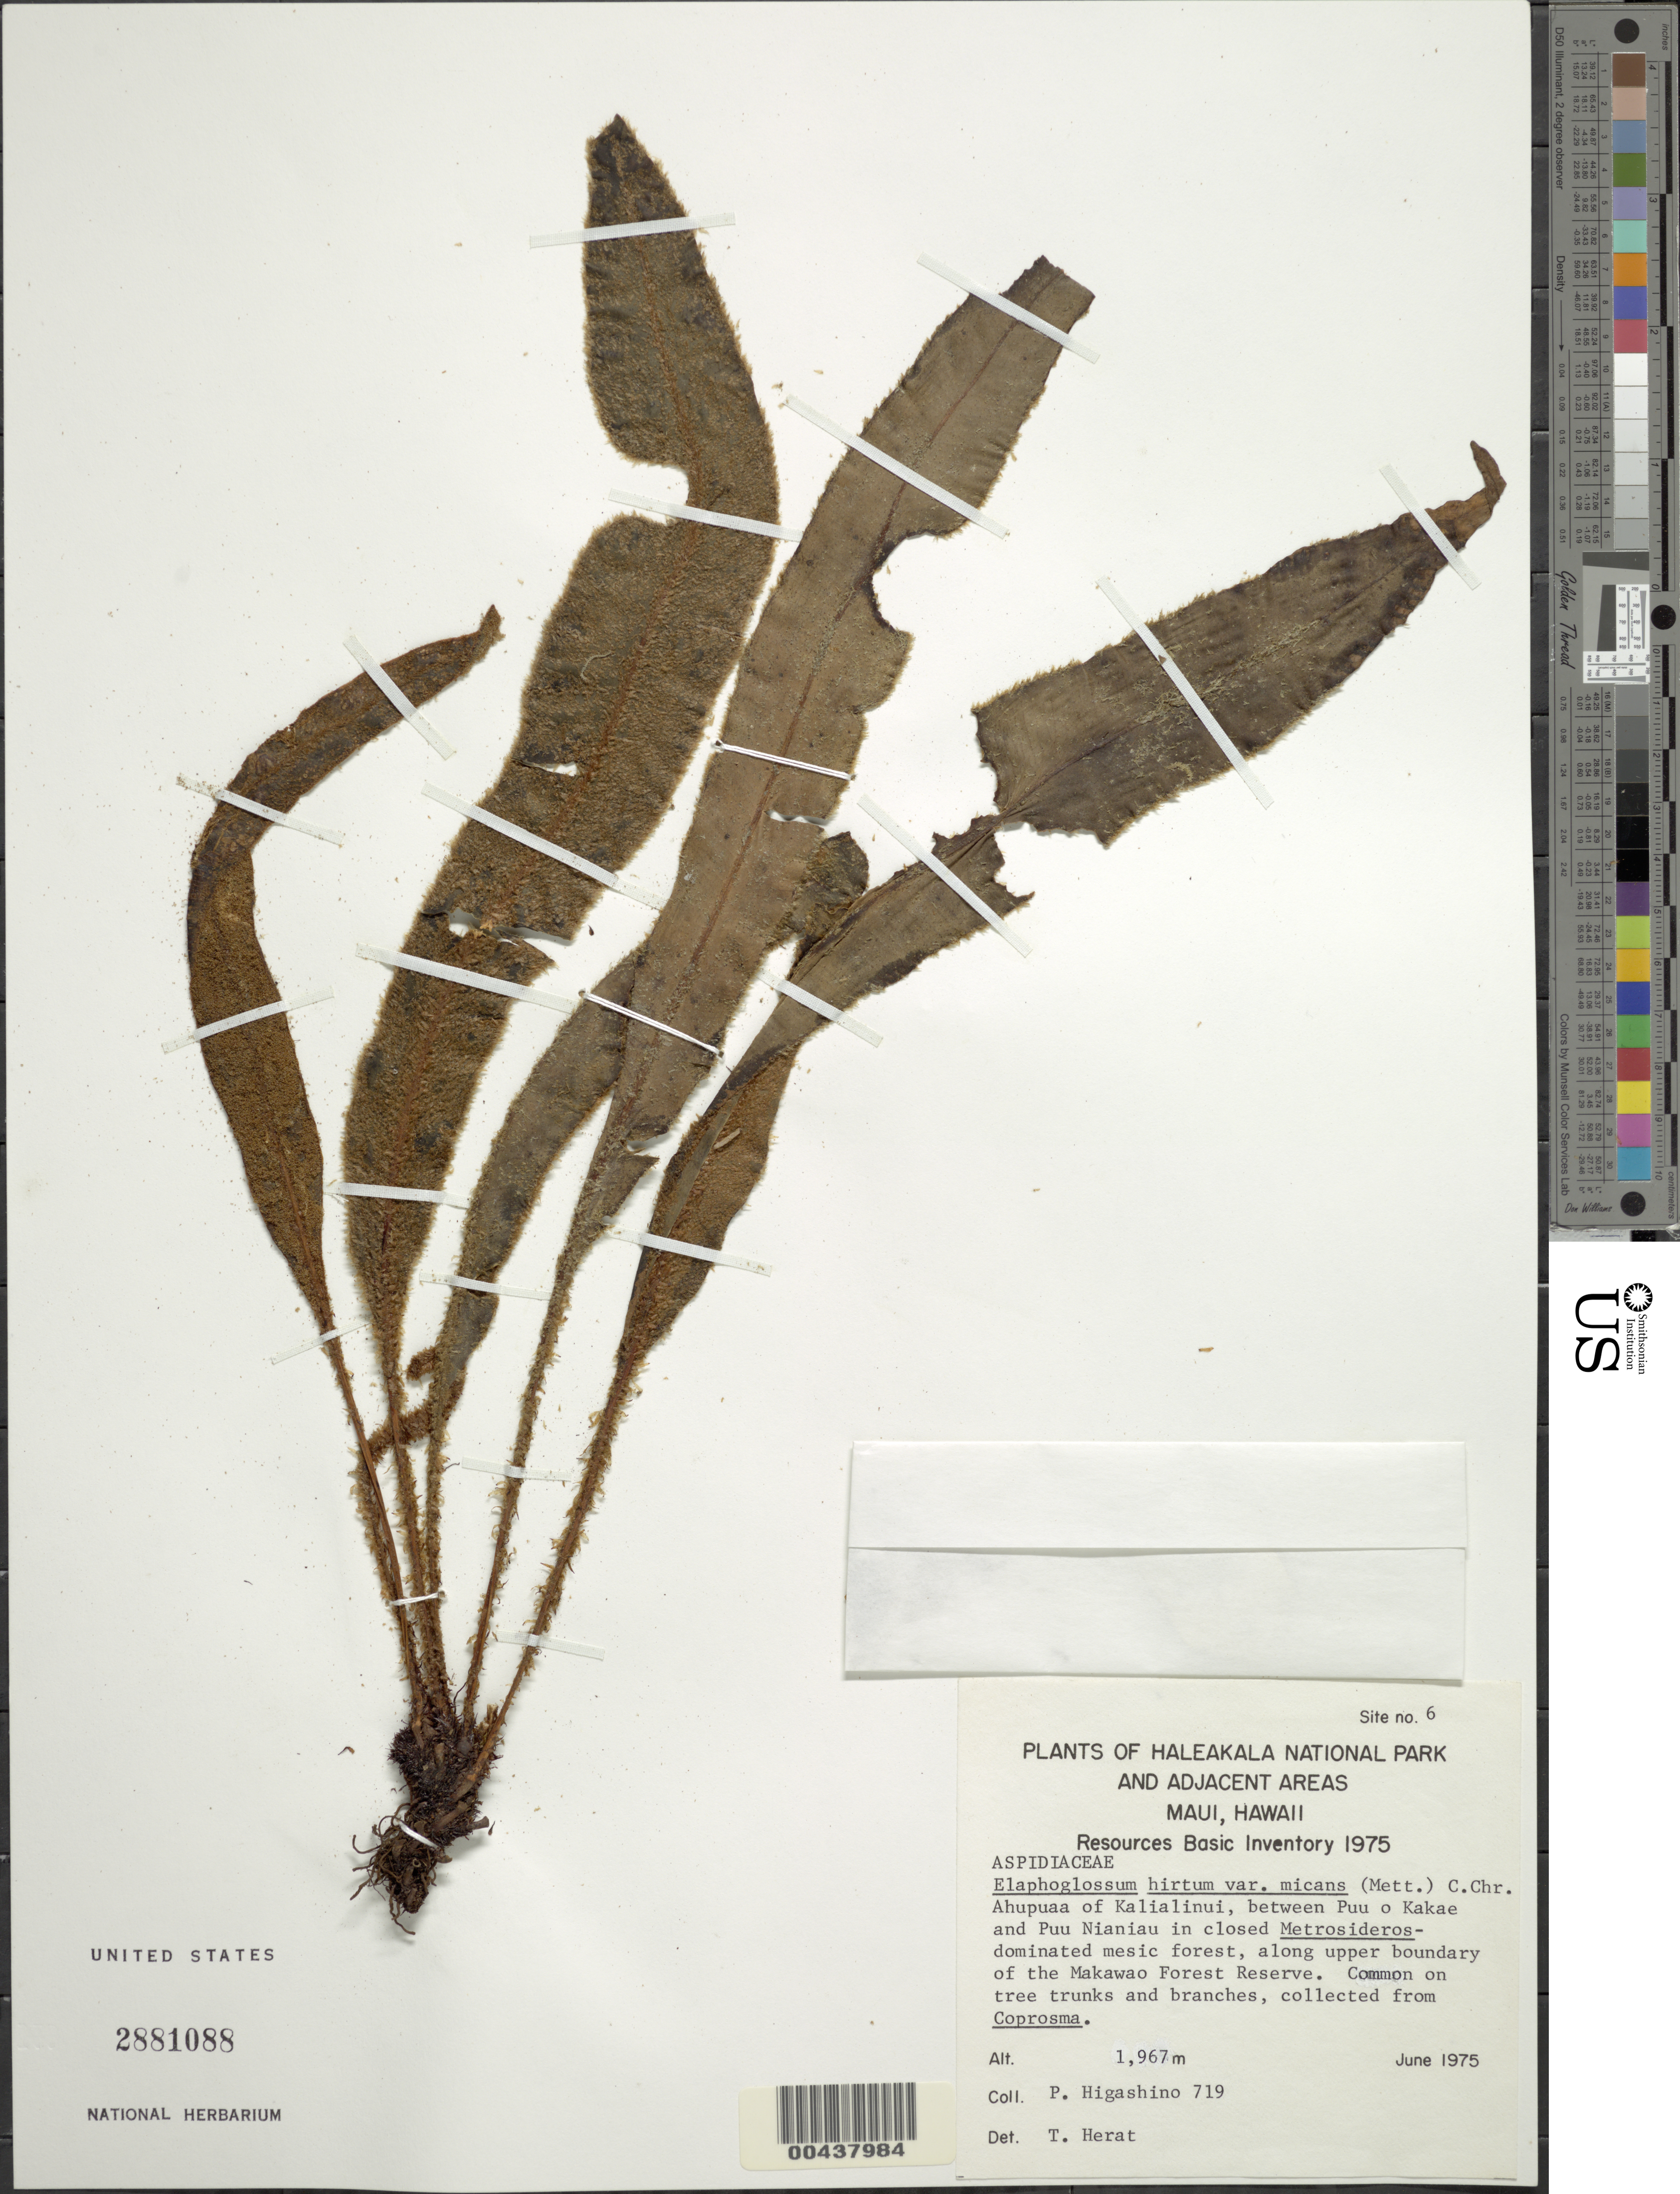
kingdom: Plantae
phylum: Tracheophyta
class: Polypodiopsida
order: Polypodiales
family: Dryopteridaceae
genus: Elaphoglossum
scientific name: Elaphoglossum hirtum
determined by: Herat, T.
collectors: P. Higashino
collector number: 719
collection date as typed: Jun 1975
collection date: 1975-06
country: United States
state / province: Hawaii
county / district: Maui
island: Maui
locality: Ahupuaa of Kalialinui, between Puu o Kakae and Puu Nianiau. along upper boundary of Makawao Forest Reserve. Haleakala Nat....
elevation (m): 1967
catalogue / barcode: US 2881088